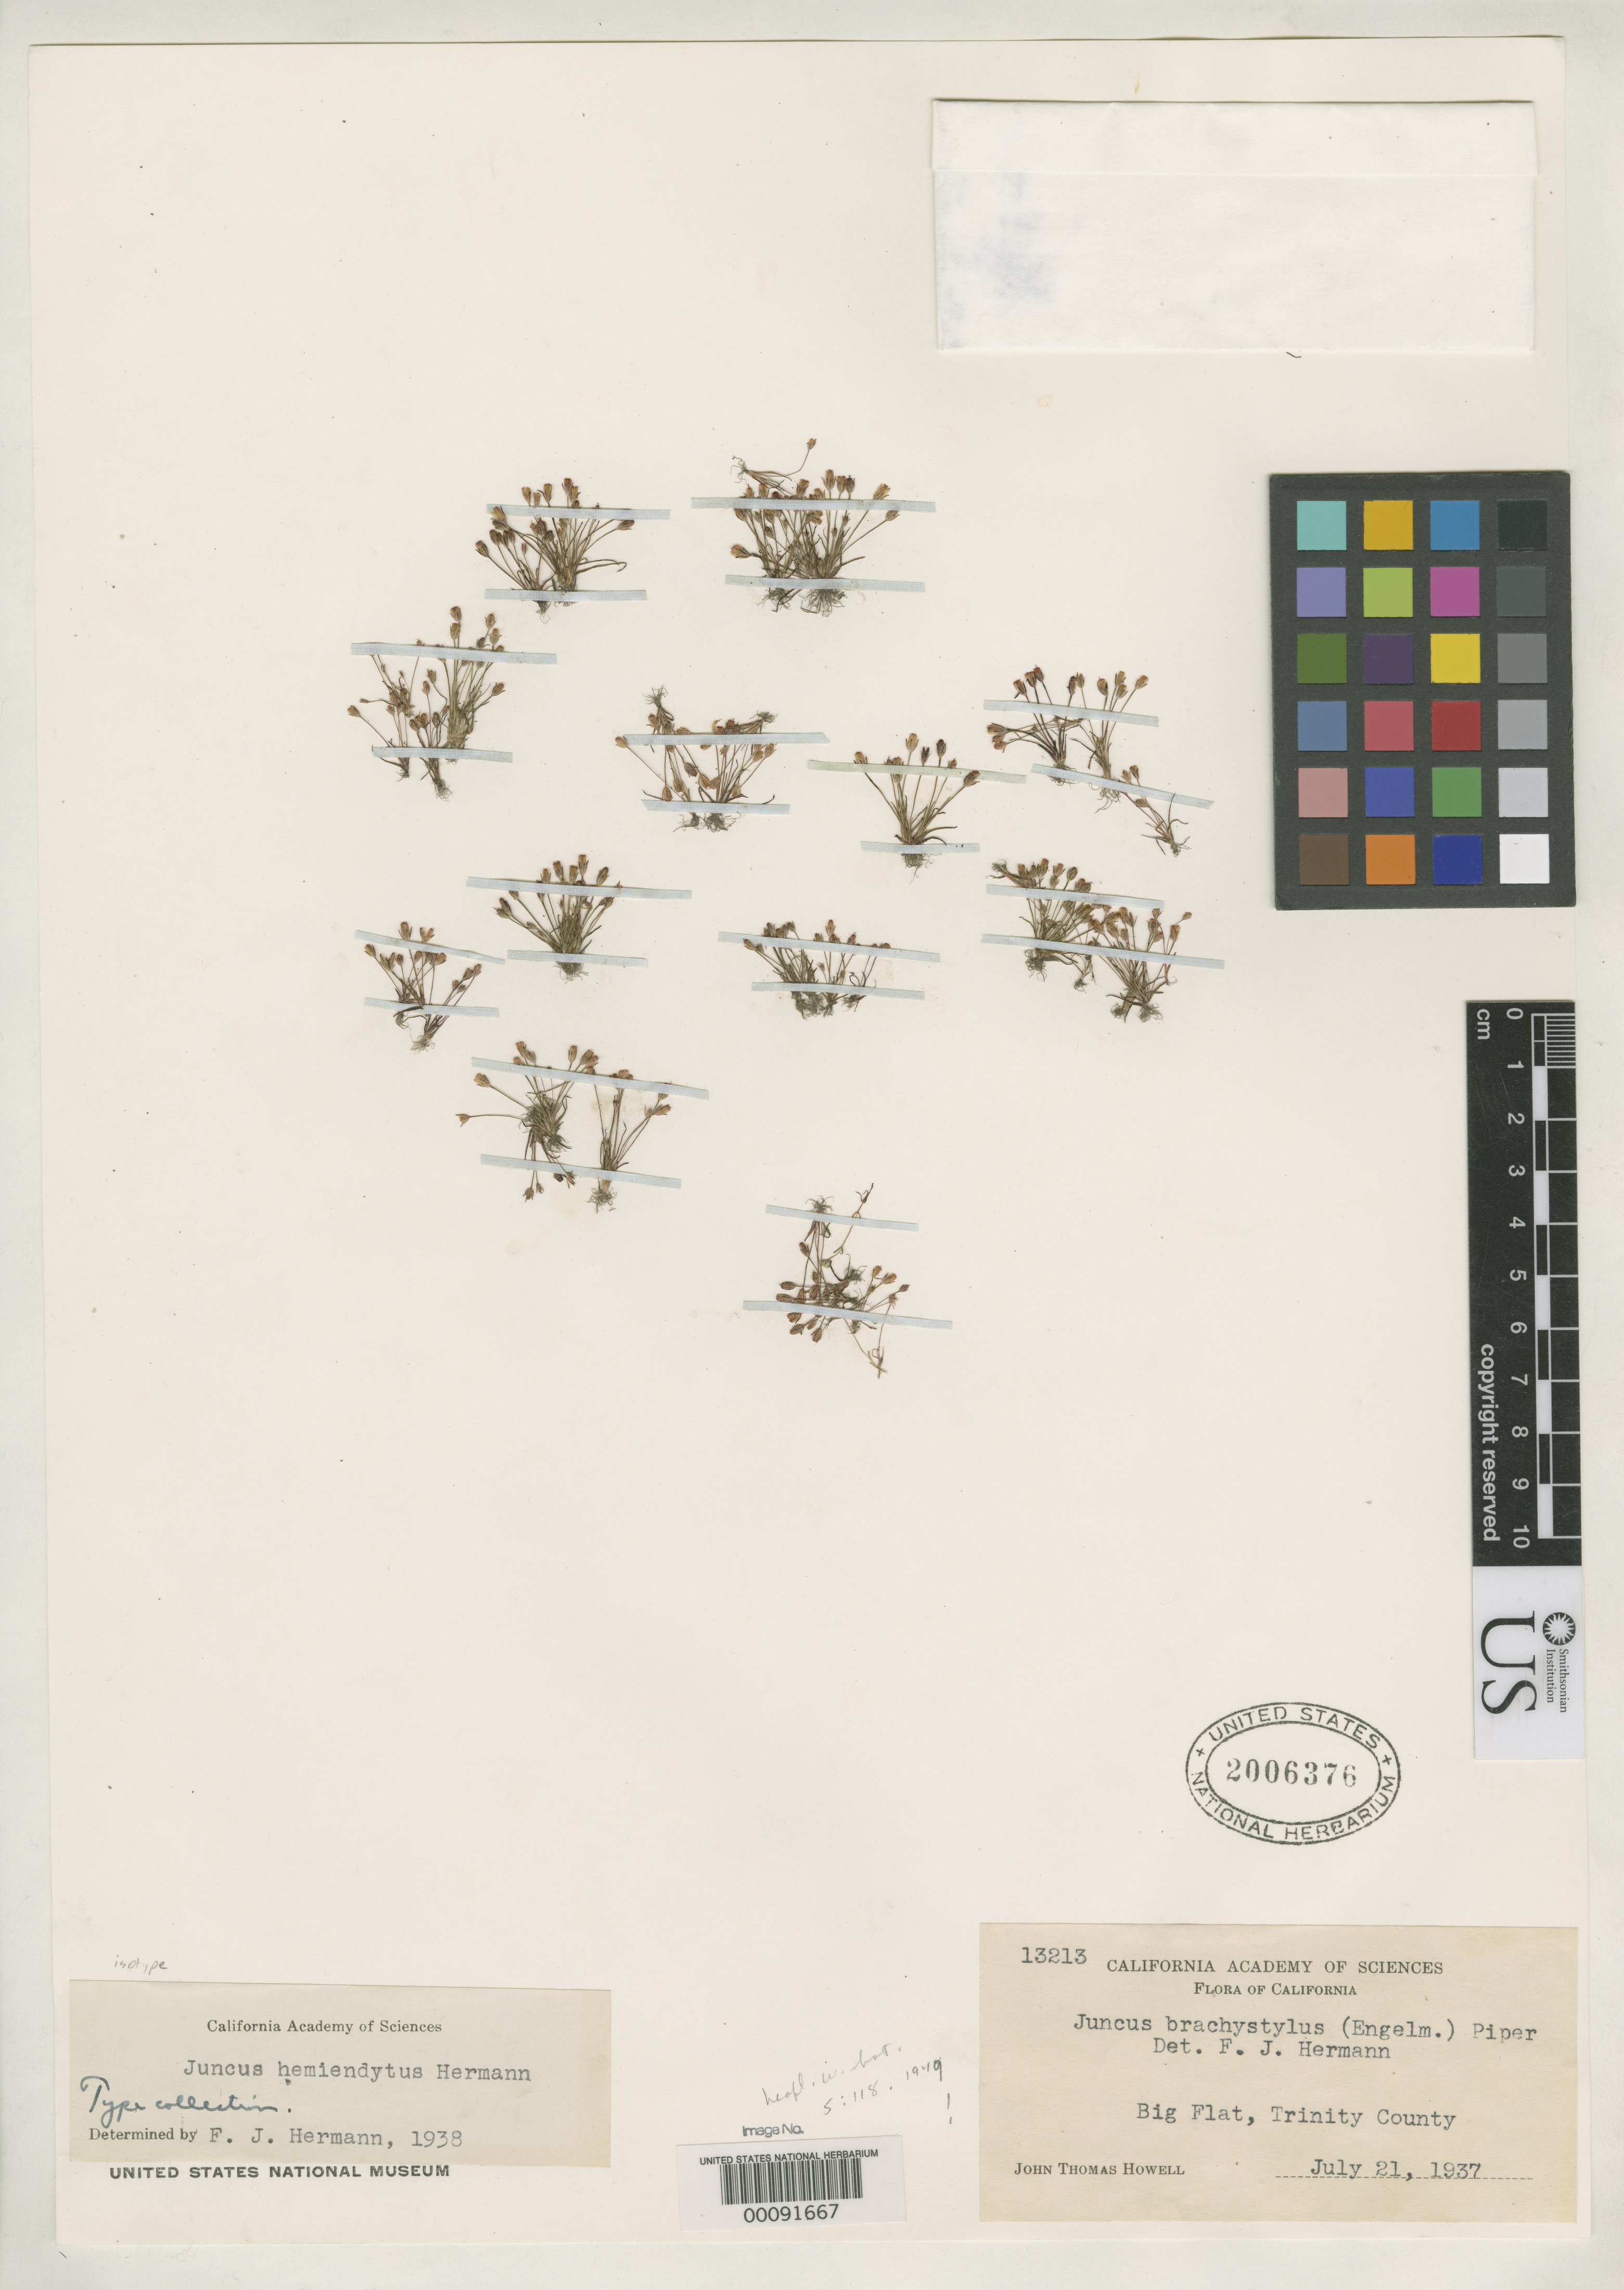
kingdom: Plantae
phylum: Tracheophyta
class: Liliopsida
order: Poales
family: Juncaceae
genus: Juncus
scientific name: Juncus hemiendytus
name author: F.J. Herm.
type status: Isotype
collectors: J. T. Howell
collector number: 13213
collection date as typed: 21 Jul 1937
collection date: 1937-07-21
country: United States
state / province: California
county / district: Trinity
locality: Big Flat.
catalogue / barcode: US 2006376